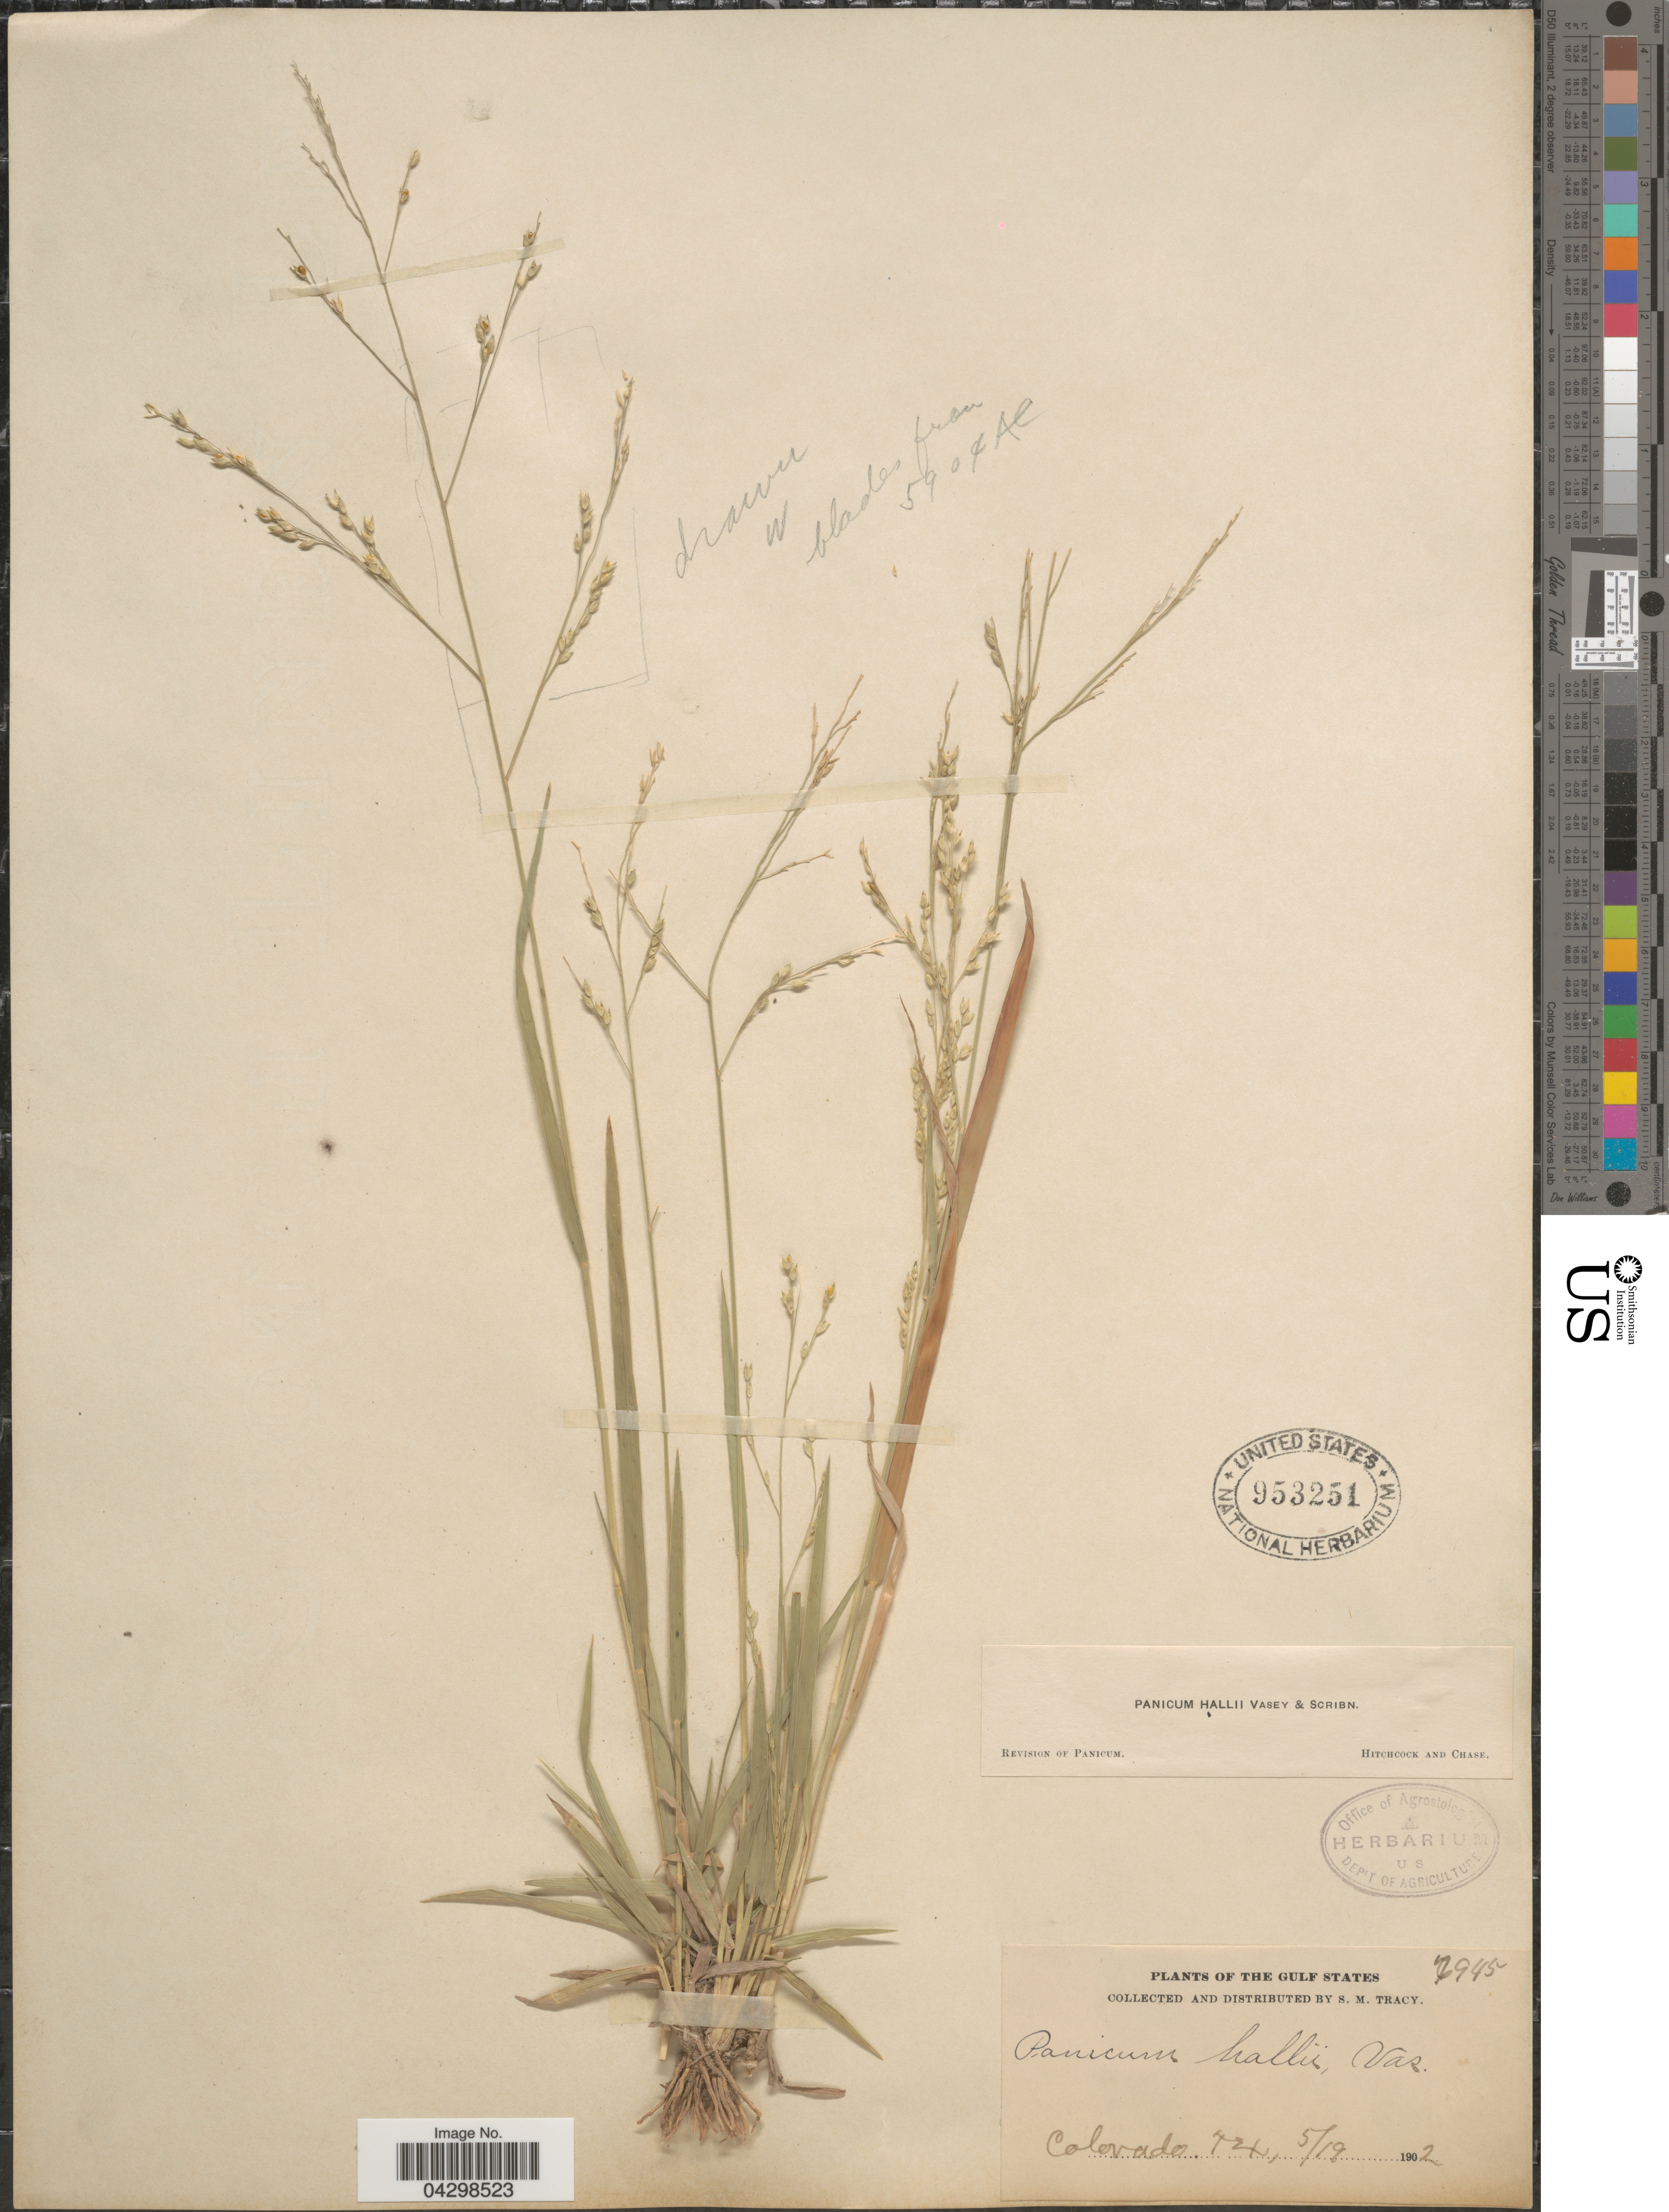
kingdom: Plantae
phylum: Tracheophyta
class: Liliopsida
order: Poales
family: Poaceae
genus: Panicum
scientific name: Panicum hallii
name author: Vasey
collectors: S. M. Tracy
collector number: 7945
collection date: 1902-05-19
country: United States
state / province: Texas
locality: The Gulf States. Colorado, Tex.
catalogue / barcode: US 953251